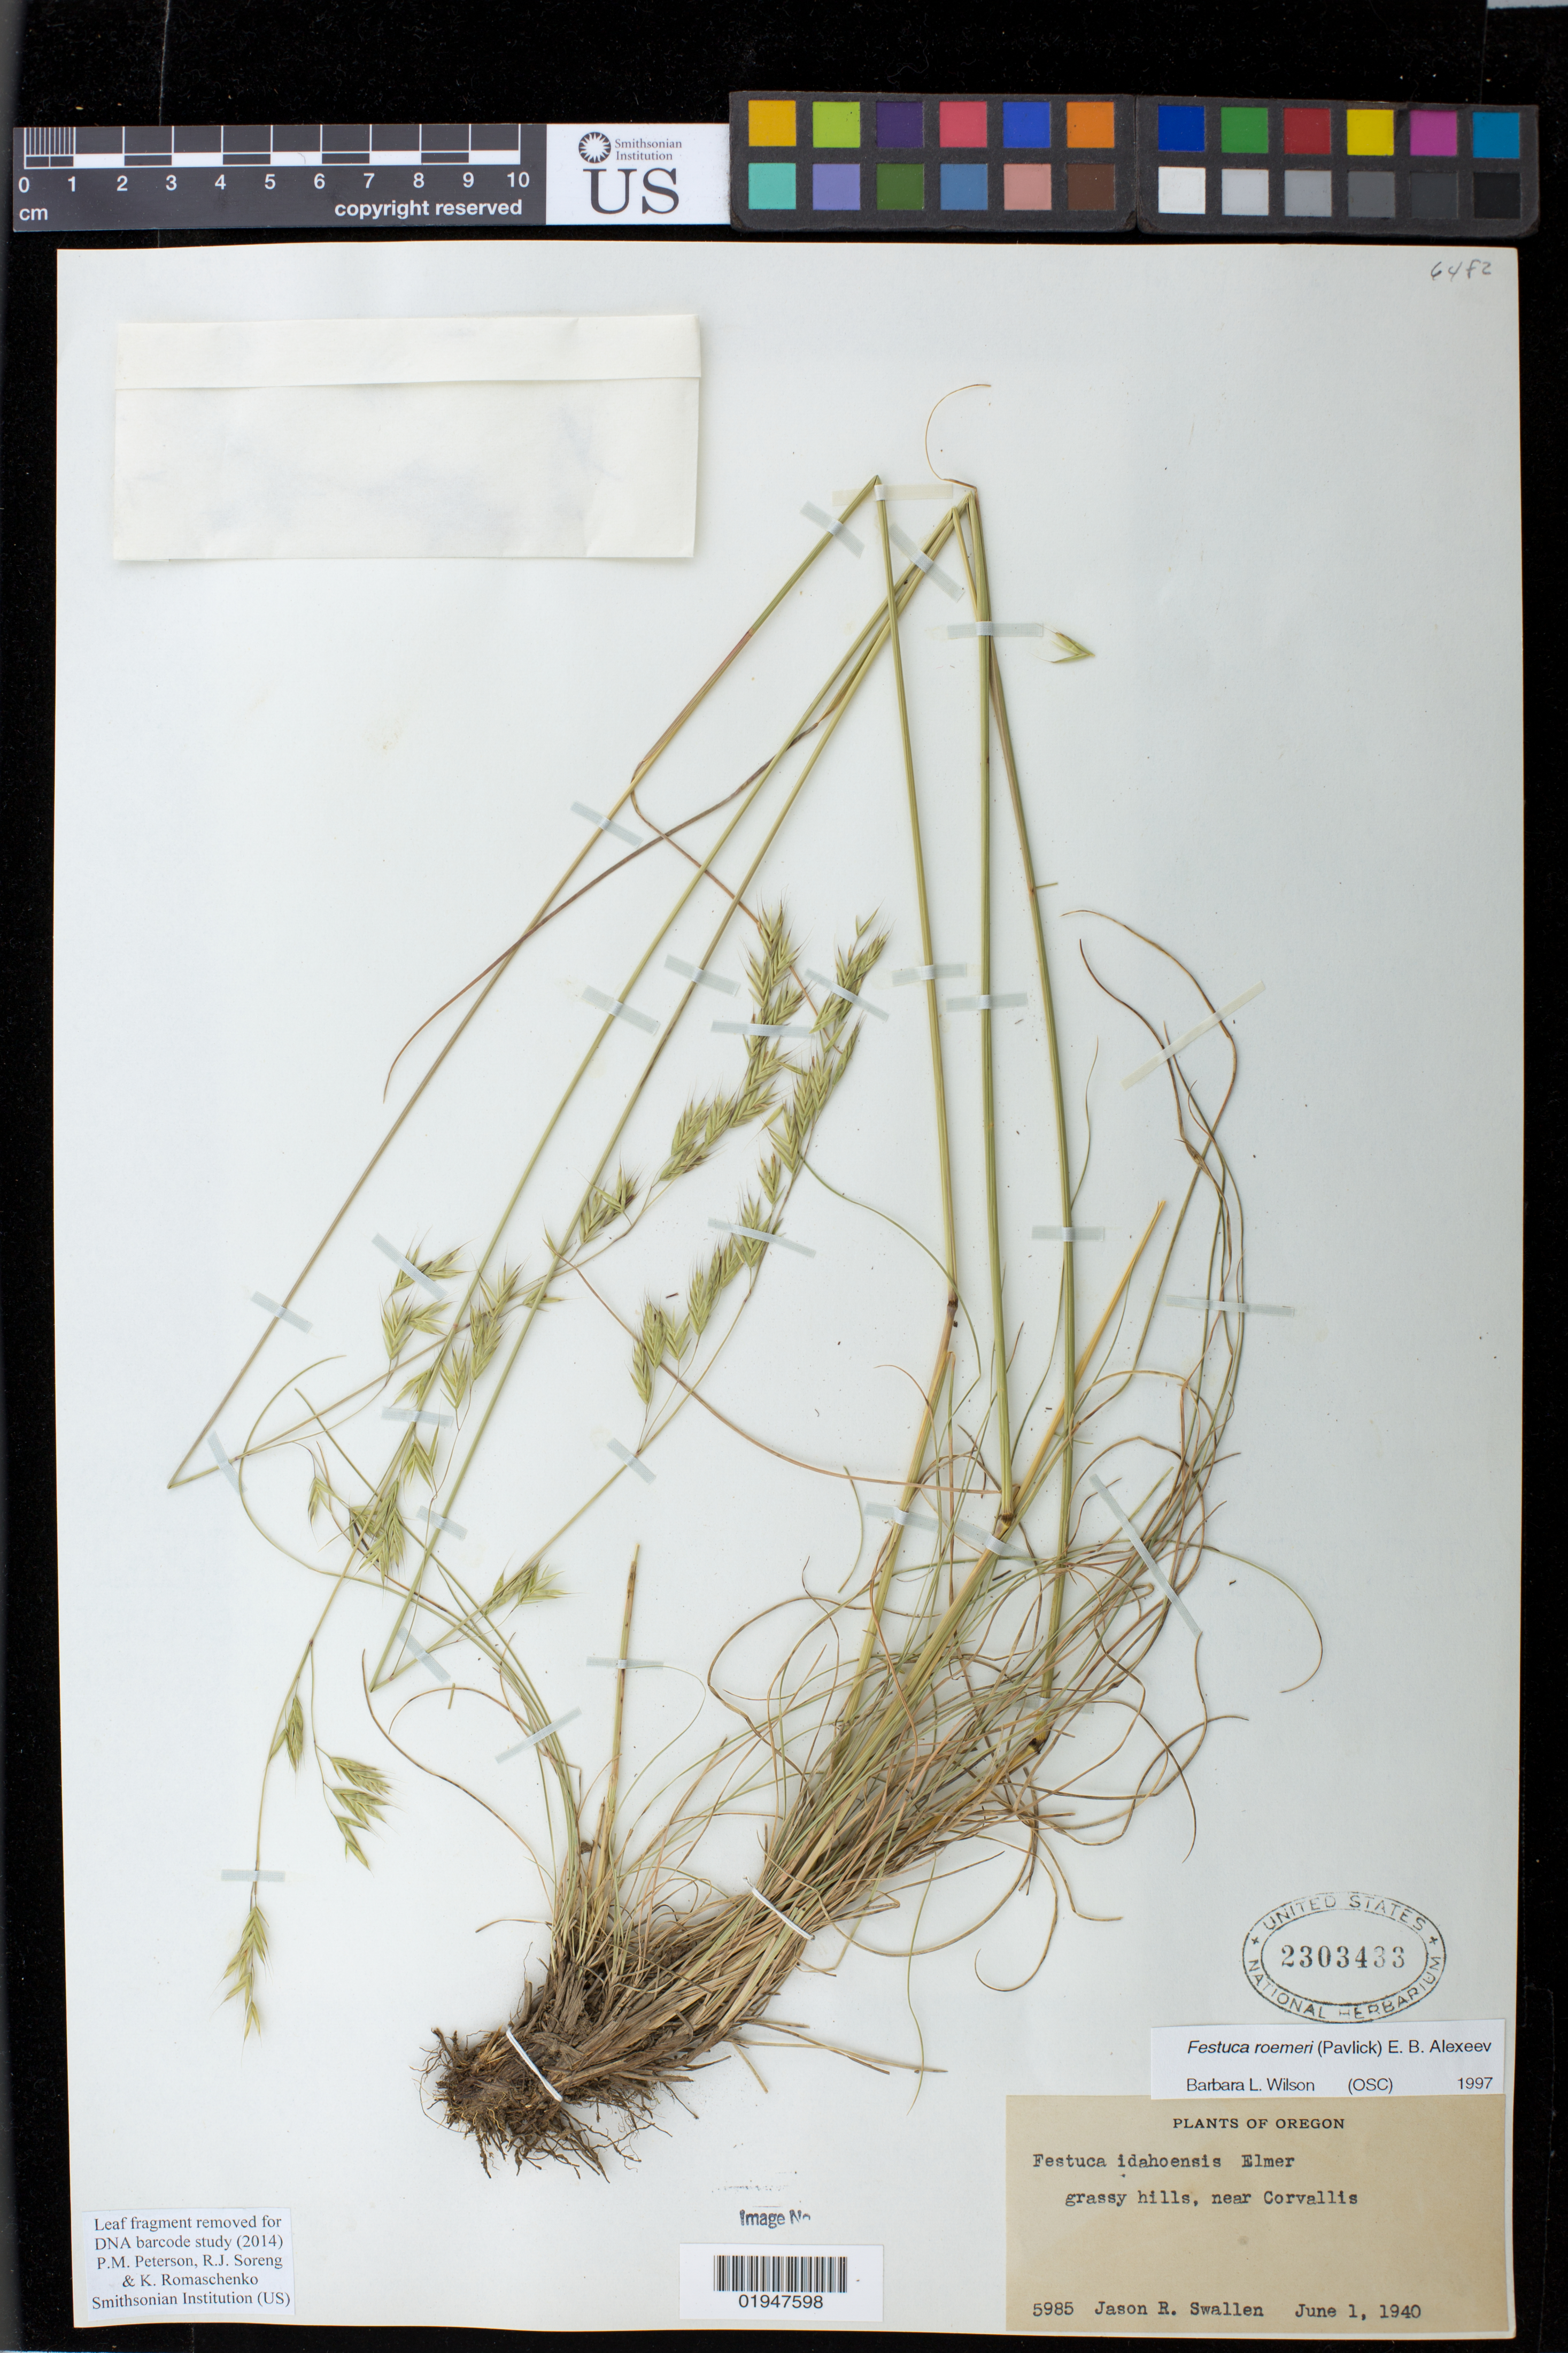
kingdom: Plantae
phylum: Tracheophyta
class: Liliopsida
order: Poales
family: Poaceae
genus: Festuca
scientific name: Festuca roemeri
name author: (Pavlick) E.B. Alexeev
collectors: J. R. Swallen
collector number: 5985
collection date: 1940-06-01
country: United States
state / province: Oregon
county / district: Benton County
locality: near Corvallis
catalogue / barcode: US 2303433